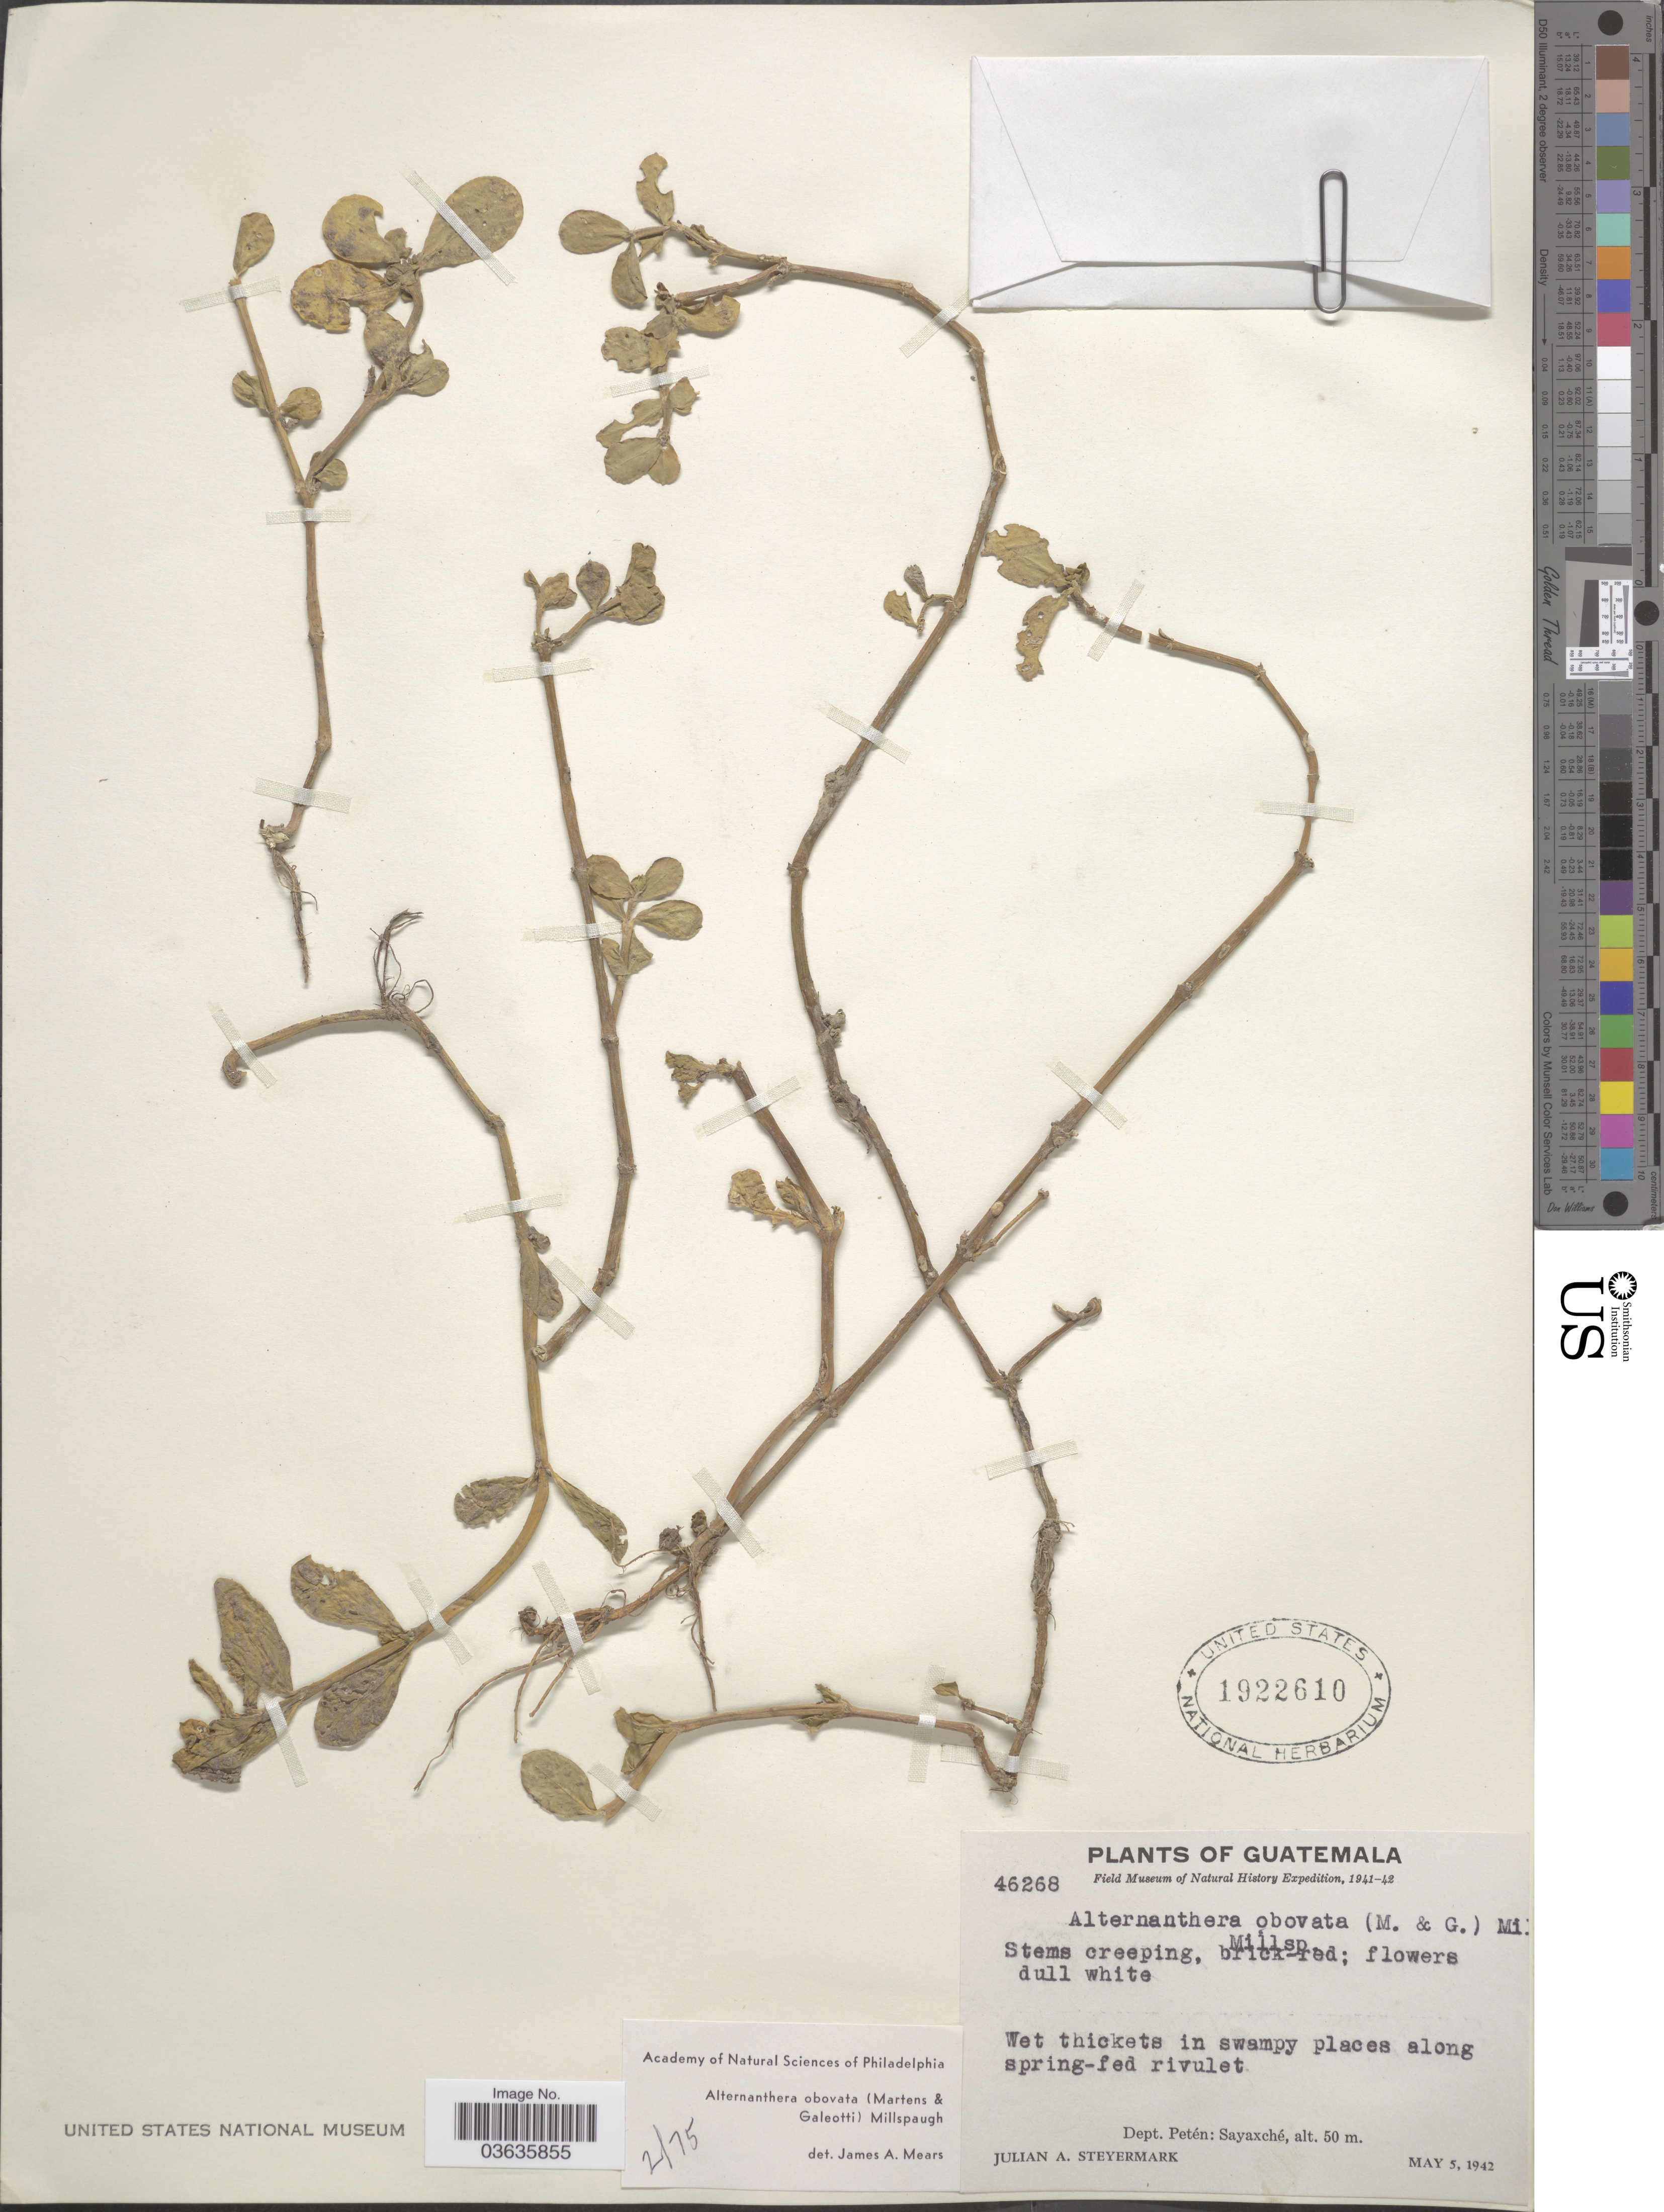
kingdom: Plantae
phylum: Tracheophyta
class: Magnoliopsida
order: Caryophyllales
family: Amaranthaceae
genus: Alternanthera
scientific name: Alternanthera obovata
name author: (M. Martens) Millsp.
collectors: J. Steyermark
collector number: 46268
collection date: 1942-05-05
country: Guatemala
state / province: El Petén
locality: Dept. Petén: Sayaxché.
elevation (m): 50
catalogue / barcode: US 1922610